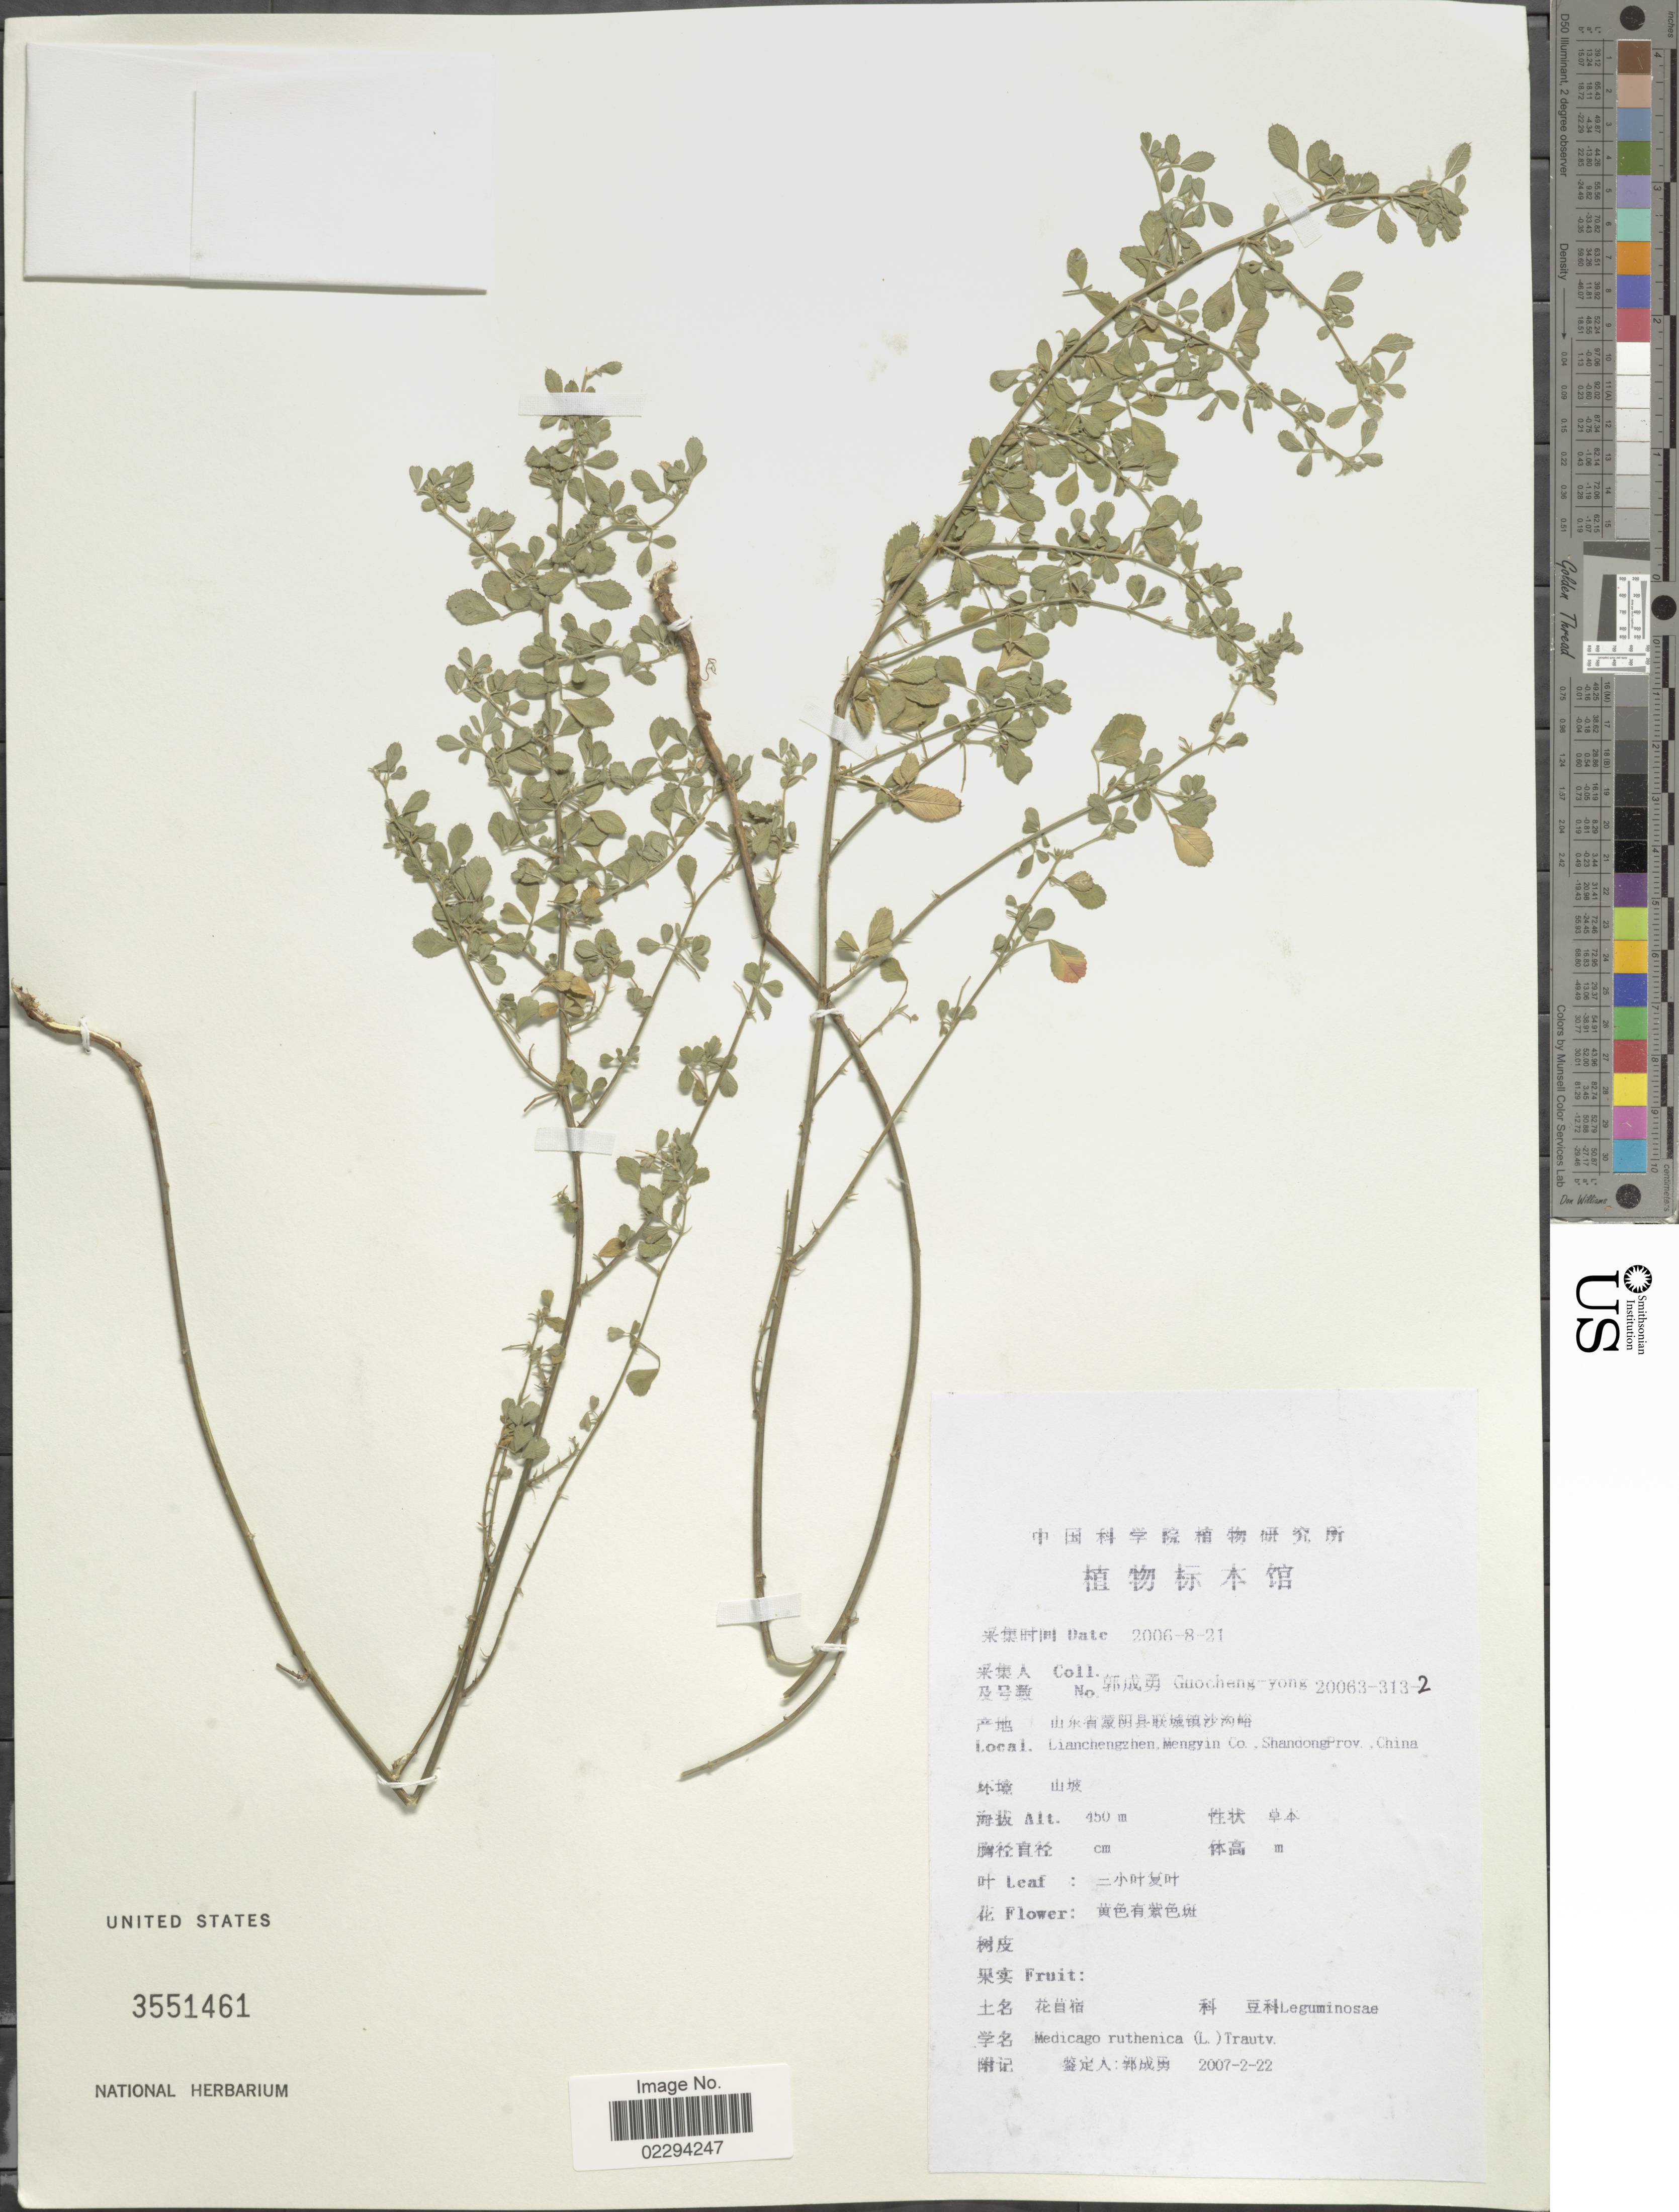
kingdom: Plantae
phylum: Tracheophyta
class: Magnoliopsida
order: Fabales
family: Fabaceae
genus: Medicago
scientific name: Medicago ruthenica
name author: (L.) Trautv.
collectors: Guo cheng-yong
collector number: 20063-313-2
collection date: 2006-08-21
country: China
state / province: Shandong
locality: Lianchengzhen, Mengyin Co.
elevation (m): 450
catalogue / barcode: US 3551461